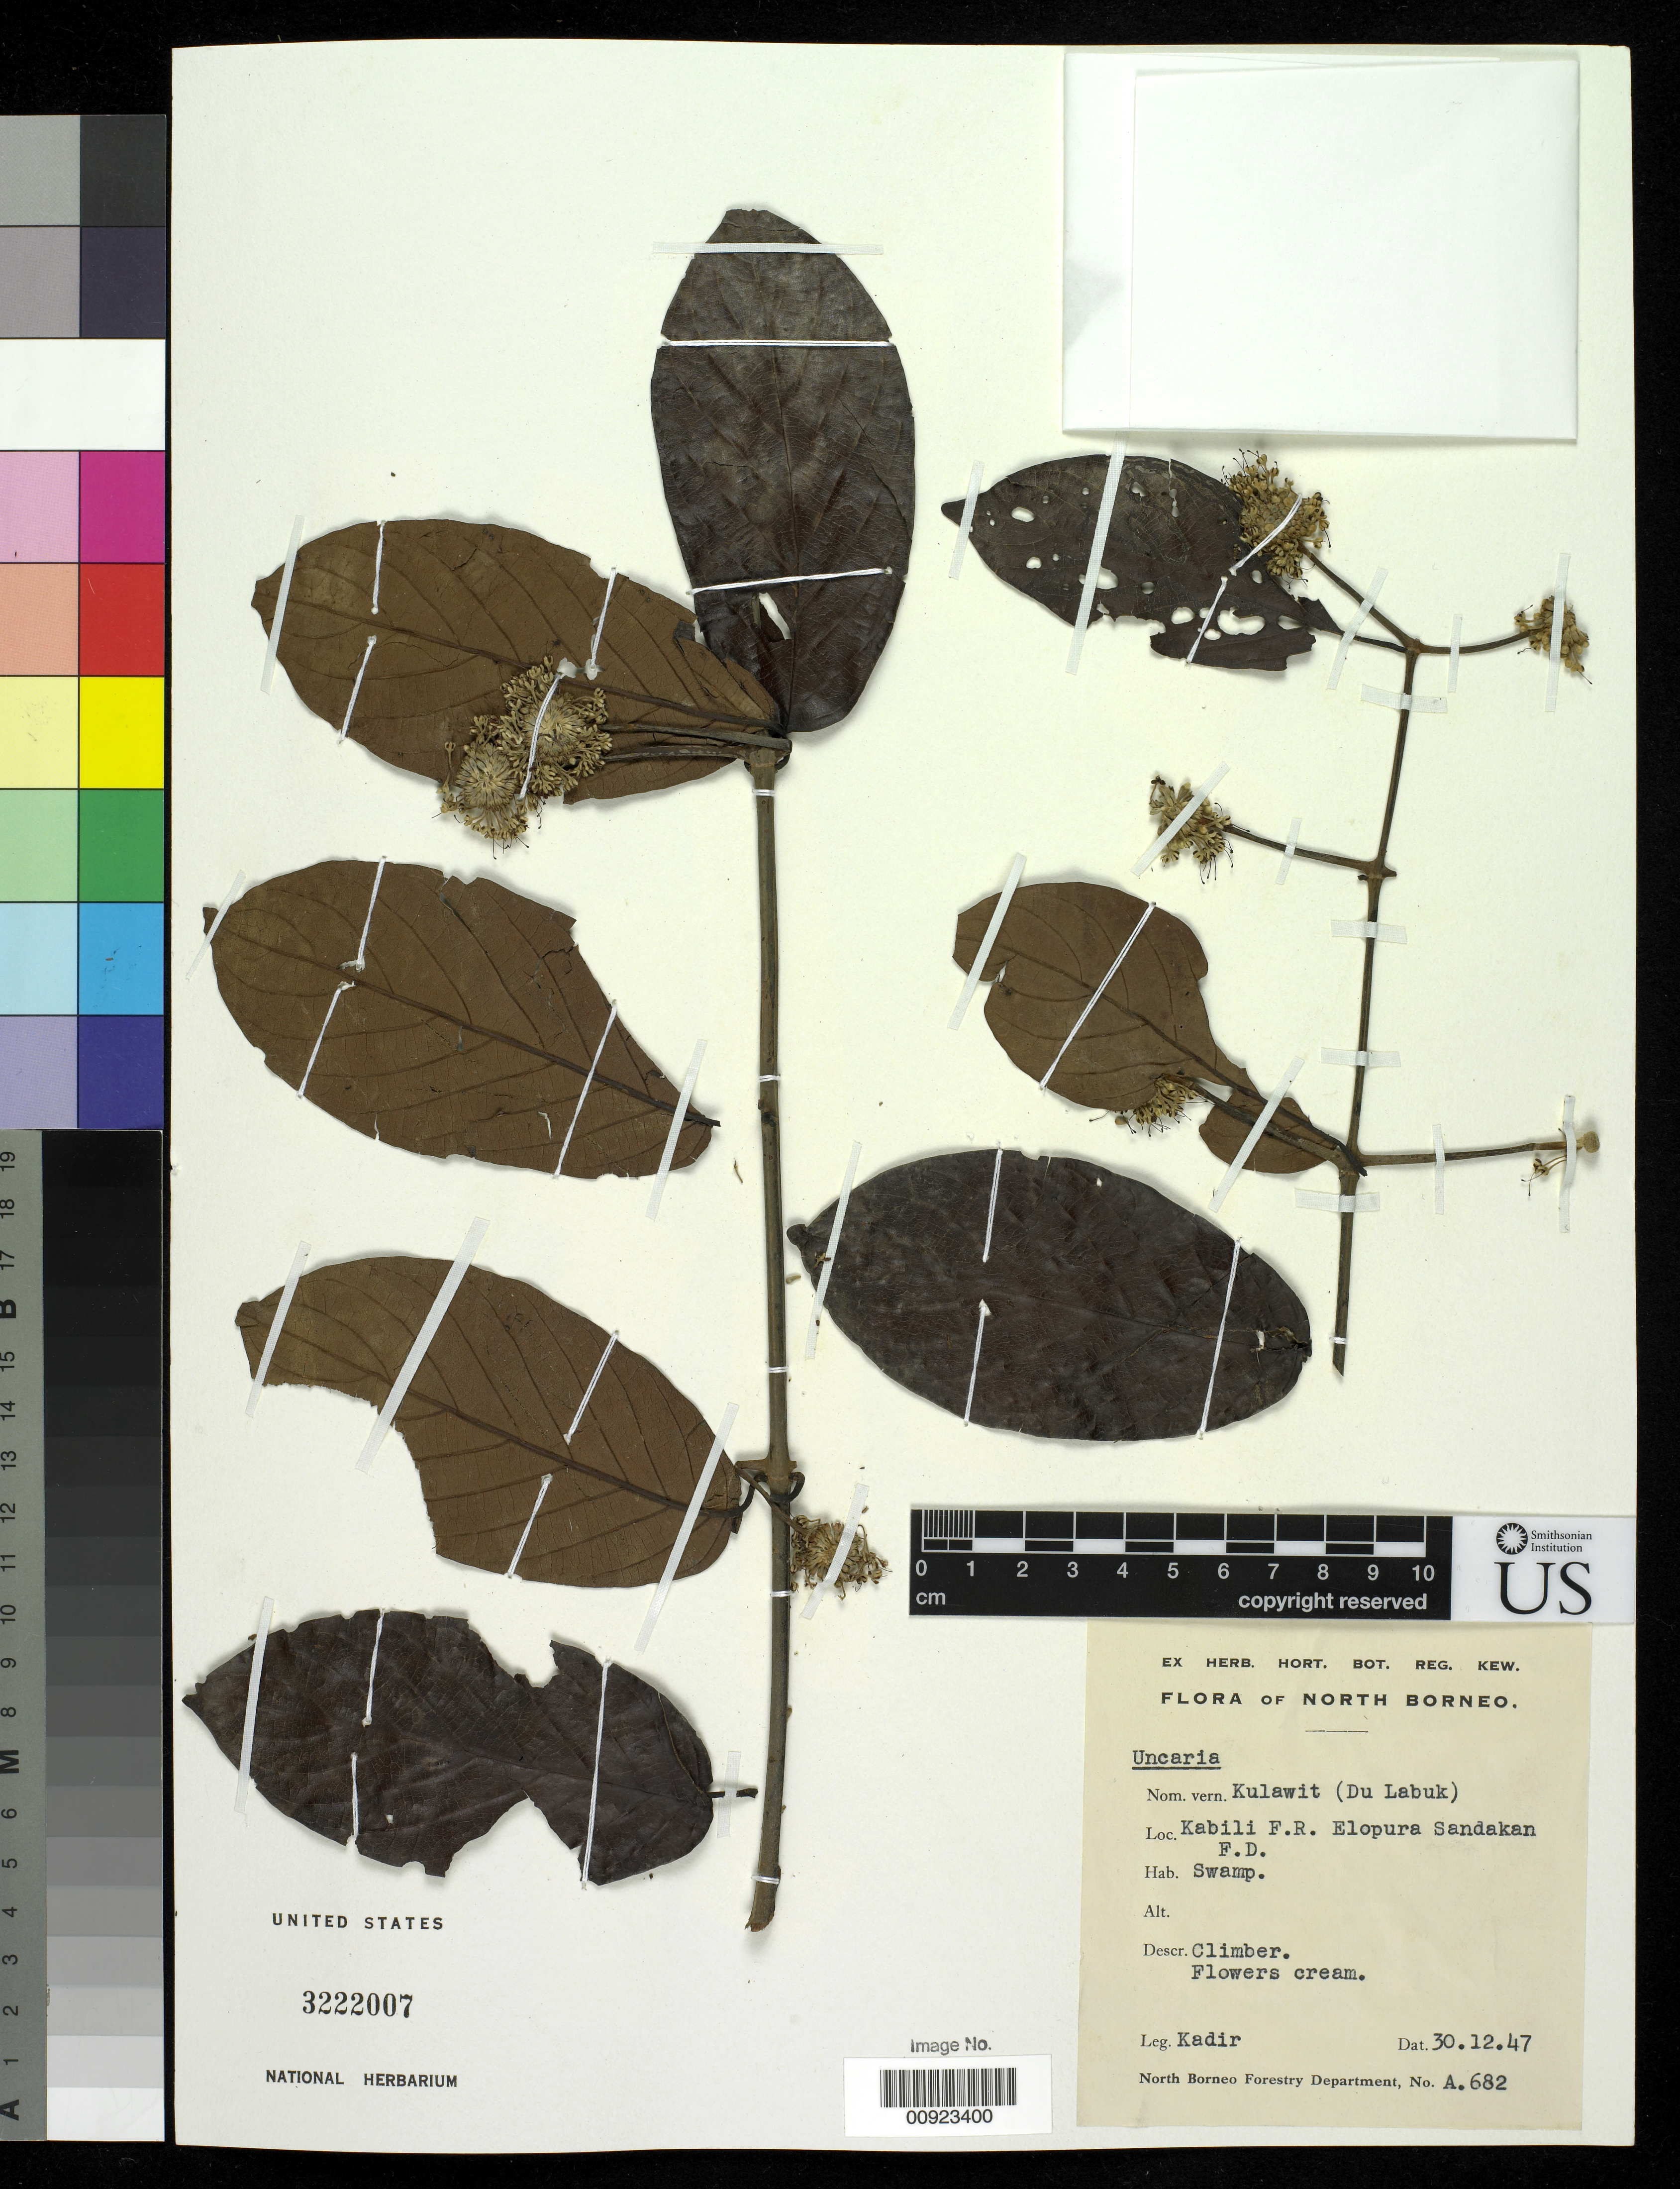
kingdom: Plantae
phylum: Tracheophyta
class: Magnoliopsida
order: Gentianales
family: Rubiaceae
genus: Uncaria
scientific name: Uncaria sp.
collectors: Kadir Bin Abdul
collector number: A 682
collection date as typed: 30 Dec 1947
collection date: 1947-12-30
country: Malaysia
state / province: Sabah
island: Borneo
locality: Kabili F.R. Elopura Sandakan F.D.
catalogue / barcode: US 3222007